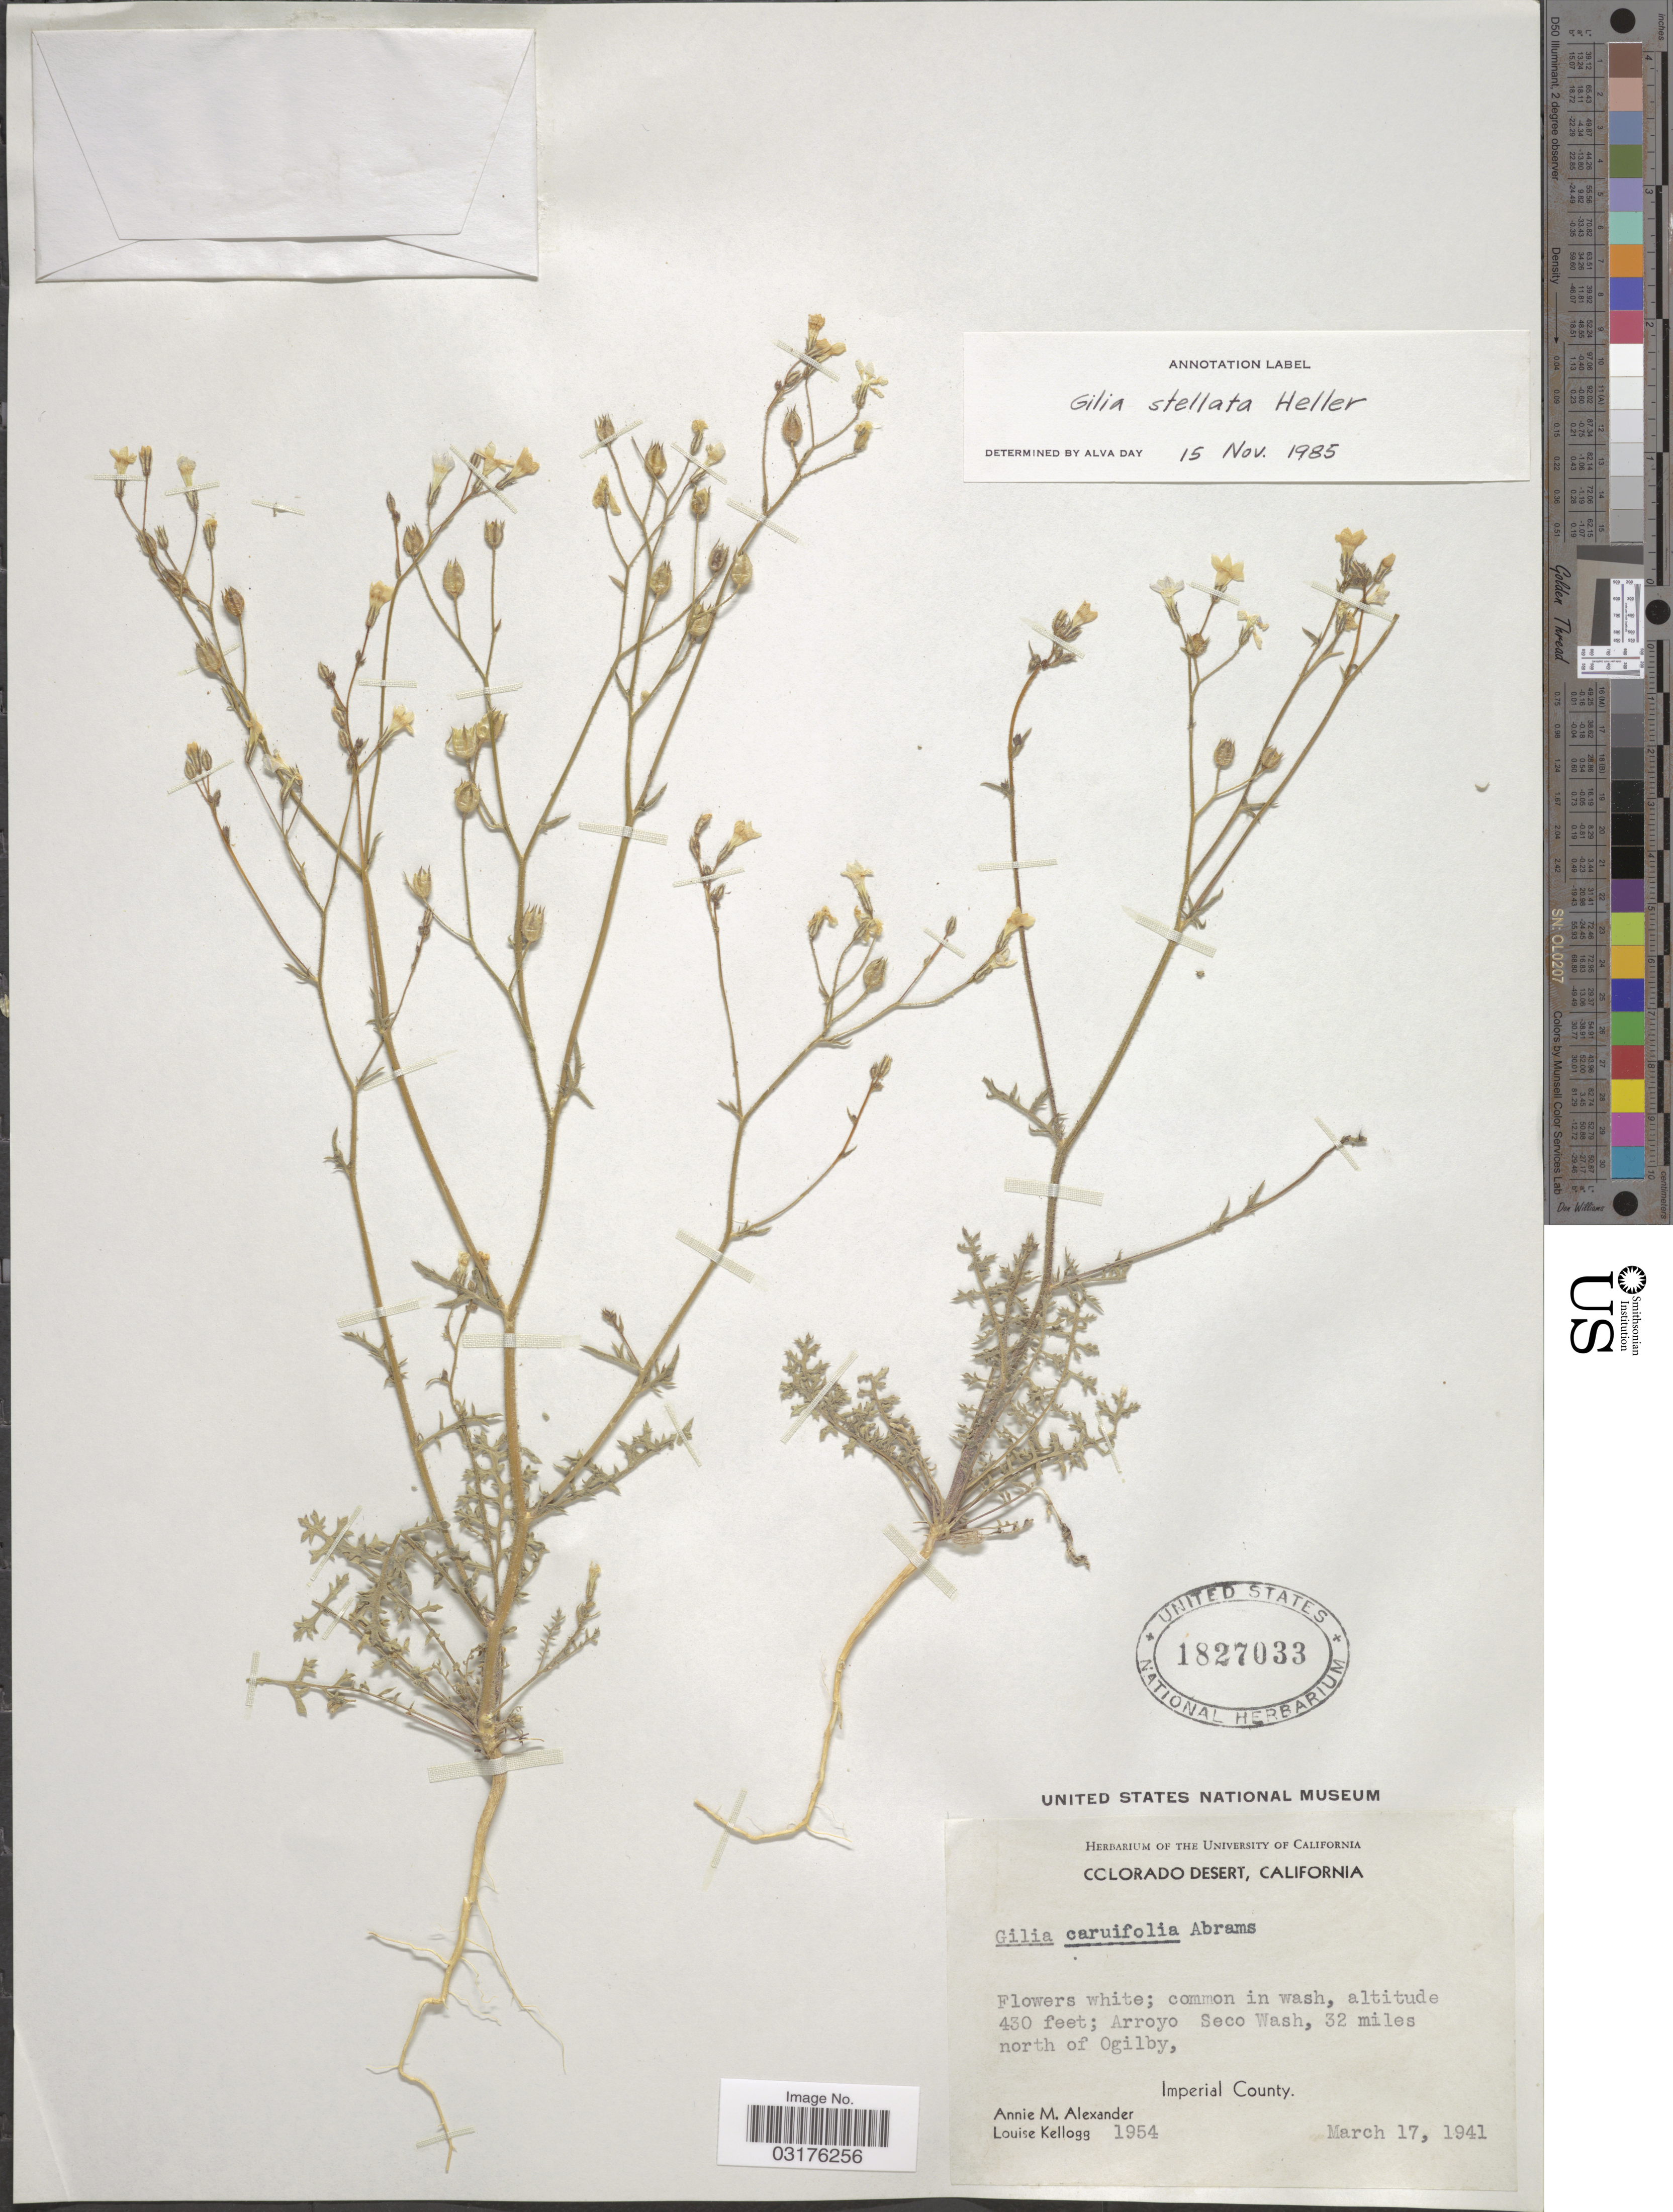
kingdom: Plantae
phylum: Tracheophyta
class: Magnoliopsida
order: Ericales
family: Polemoniaceae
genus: Gilia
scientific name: Gilia stellata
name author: A. Heller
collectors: A. M. Alexander & L. Kellogg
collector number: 1954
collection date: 1941-03-17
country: United States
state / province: California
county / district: Imperial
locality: Colorado Desert, California, Arroyo Seco Wash, 32 miles north of Ogilby, Imperial County.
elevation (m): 131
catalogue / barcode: US 1827033